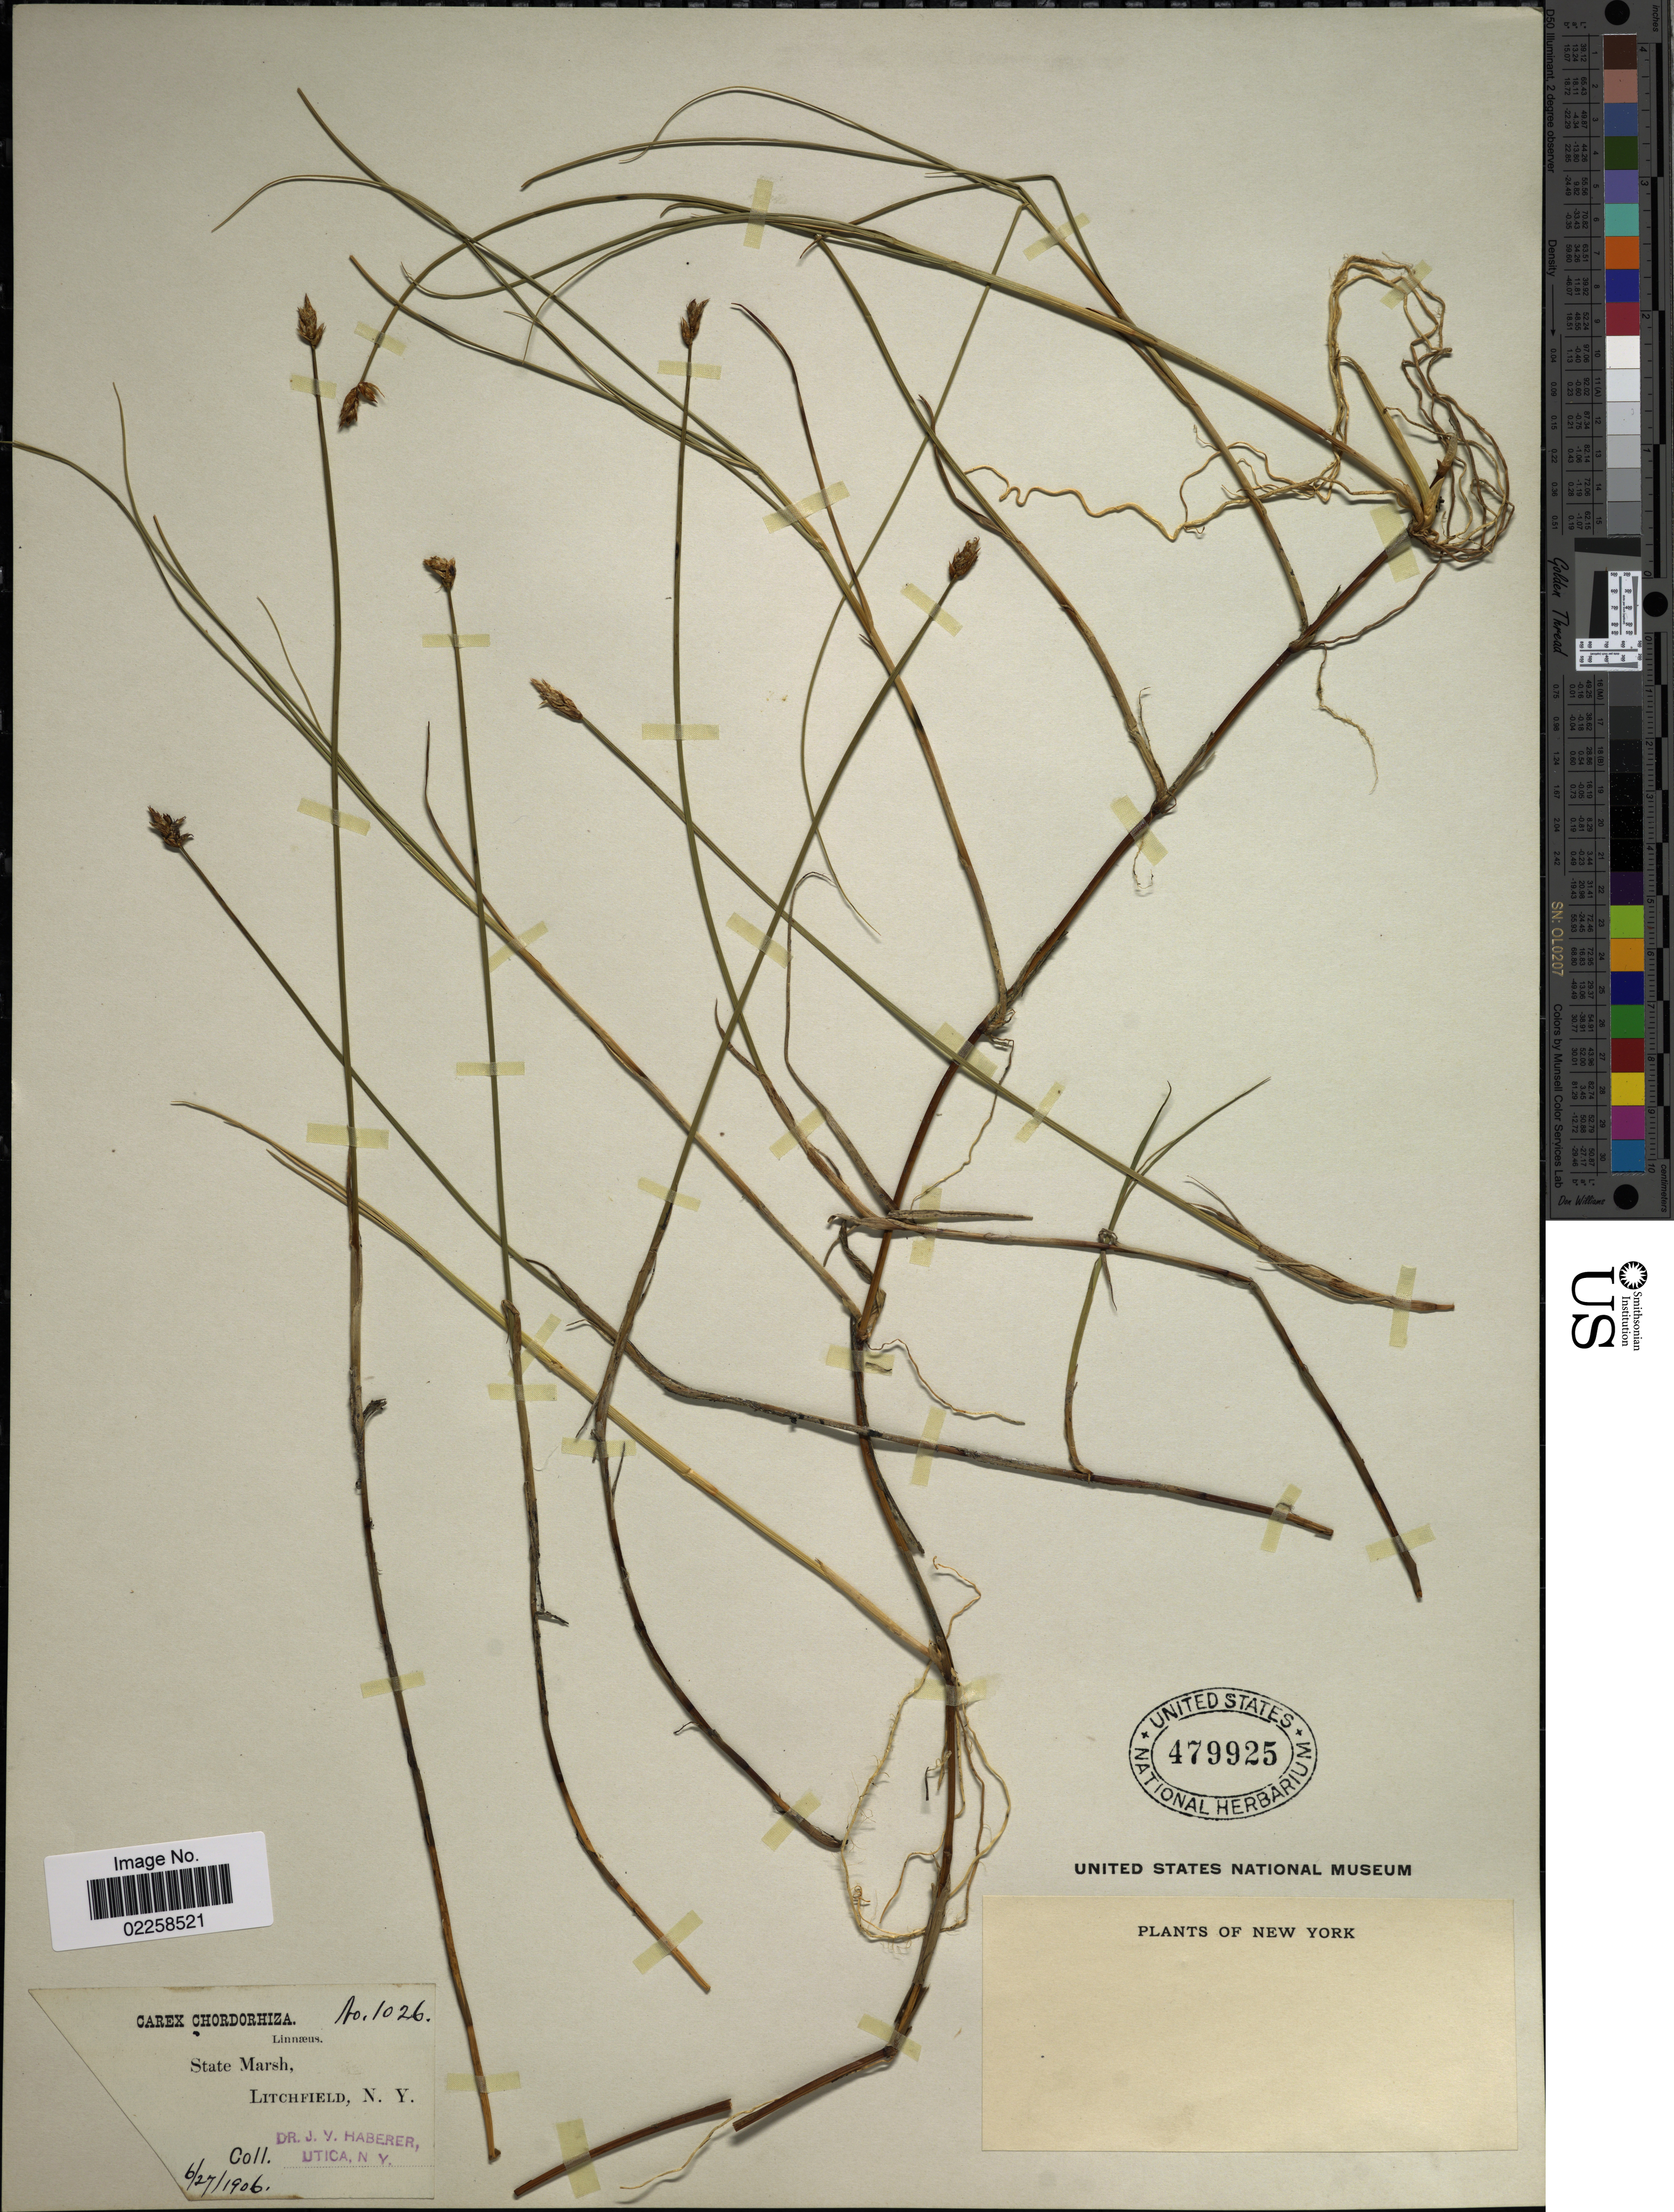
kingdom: Plantae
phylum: Tracheophyta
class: Liliopsida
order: Poales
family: Cyperaceae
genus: Carex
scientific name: Carex chordorrhiza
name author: L. f.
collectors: J. V. Haberer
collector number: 1026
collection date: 1906-06-27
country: United States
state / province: New York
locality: State Marsh, Litchfield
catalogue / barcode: US 479925